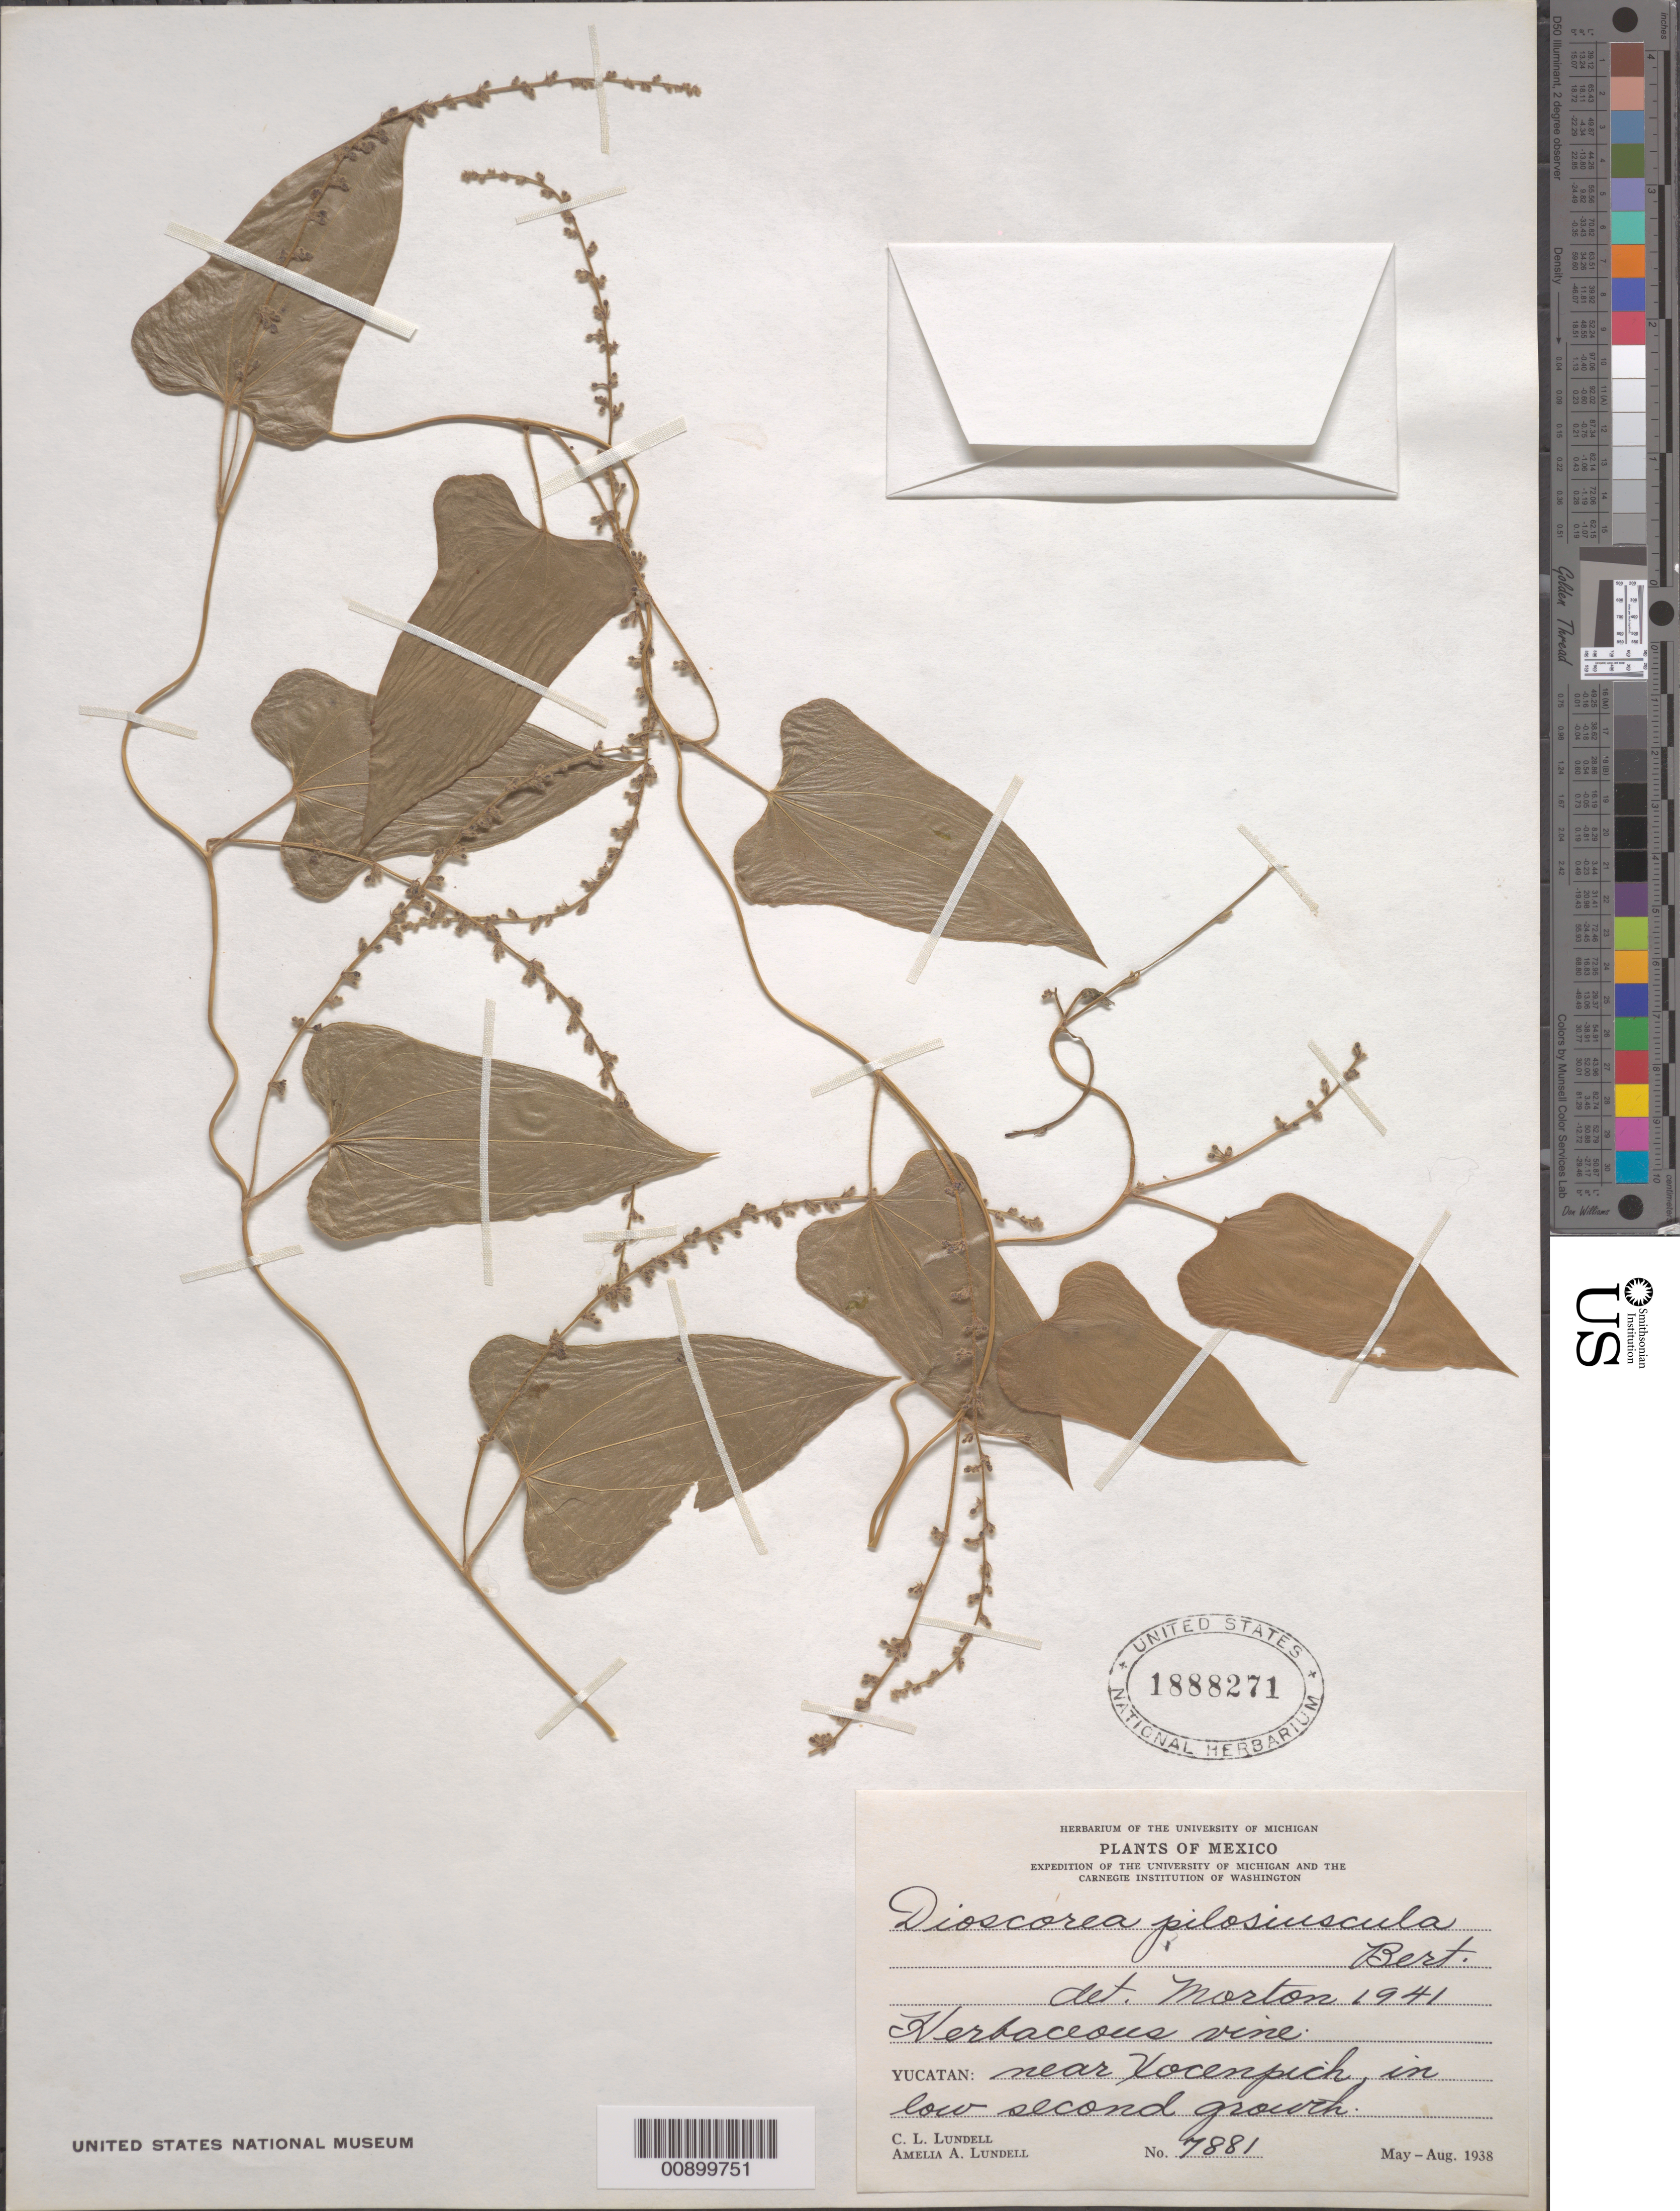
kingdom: Plantae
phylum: Tracheophyta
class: Liliopsida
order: Dioscoreales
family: Dioscoreaceae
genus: Dioscorea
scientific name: Dioscorea pilosiuscula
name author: Bertero ex Spreng.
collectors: C. L. Lundell & A. A. Lundell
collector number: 7881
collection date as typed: May 1938 to -- Aug 1938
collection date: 1938-05/1938-08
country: Mexico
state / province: Yucatán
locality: Yucatán: near Xocenpich.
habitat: In low second growth.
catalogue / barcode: US 1888271